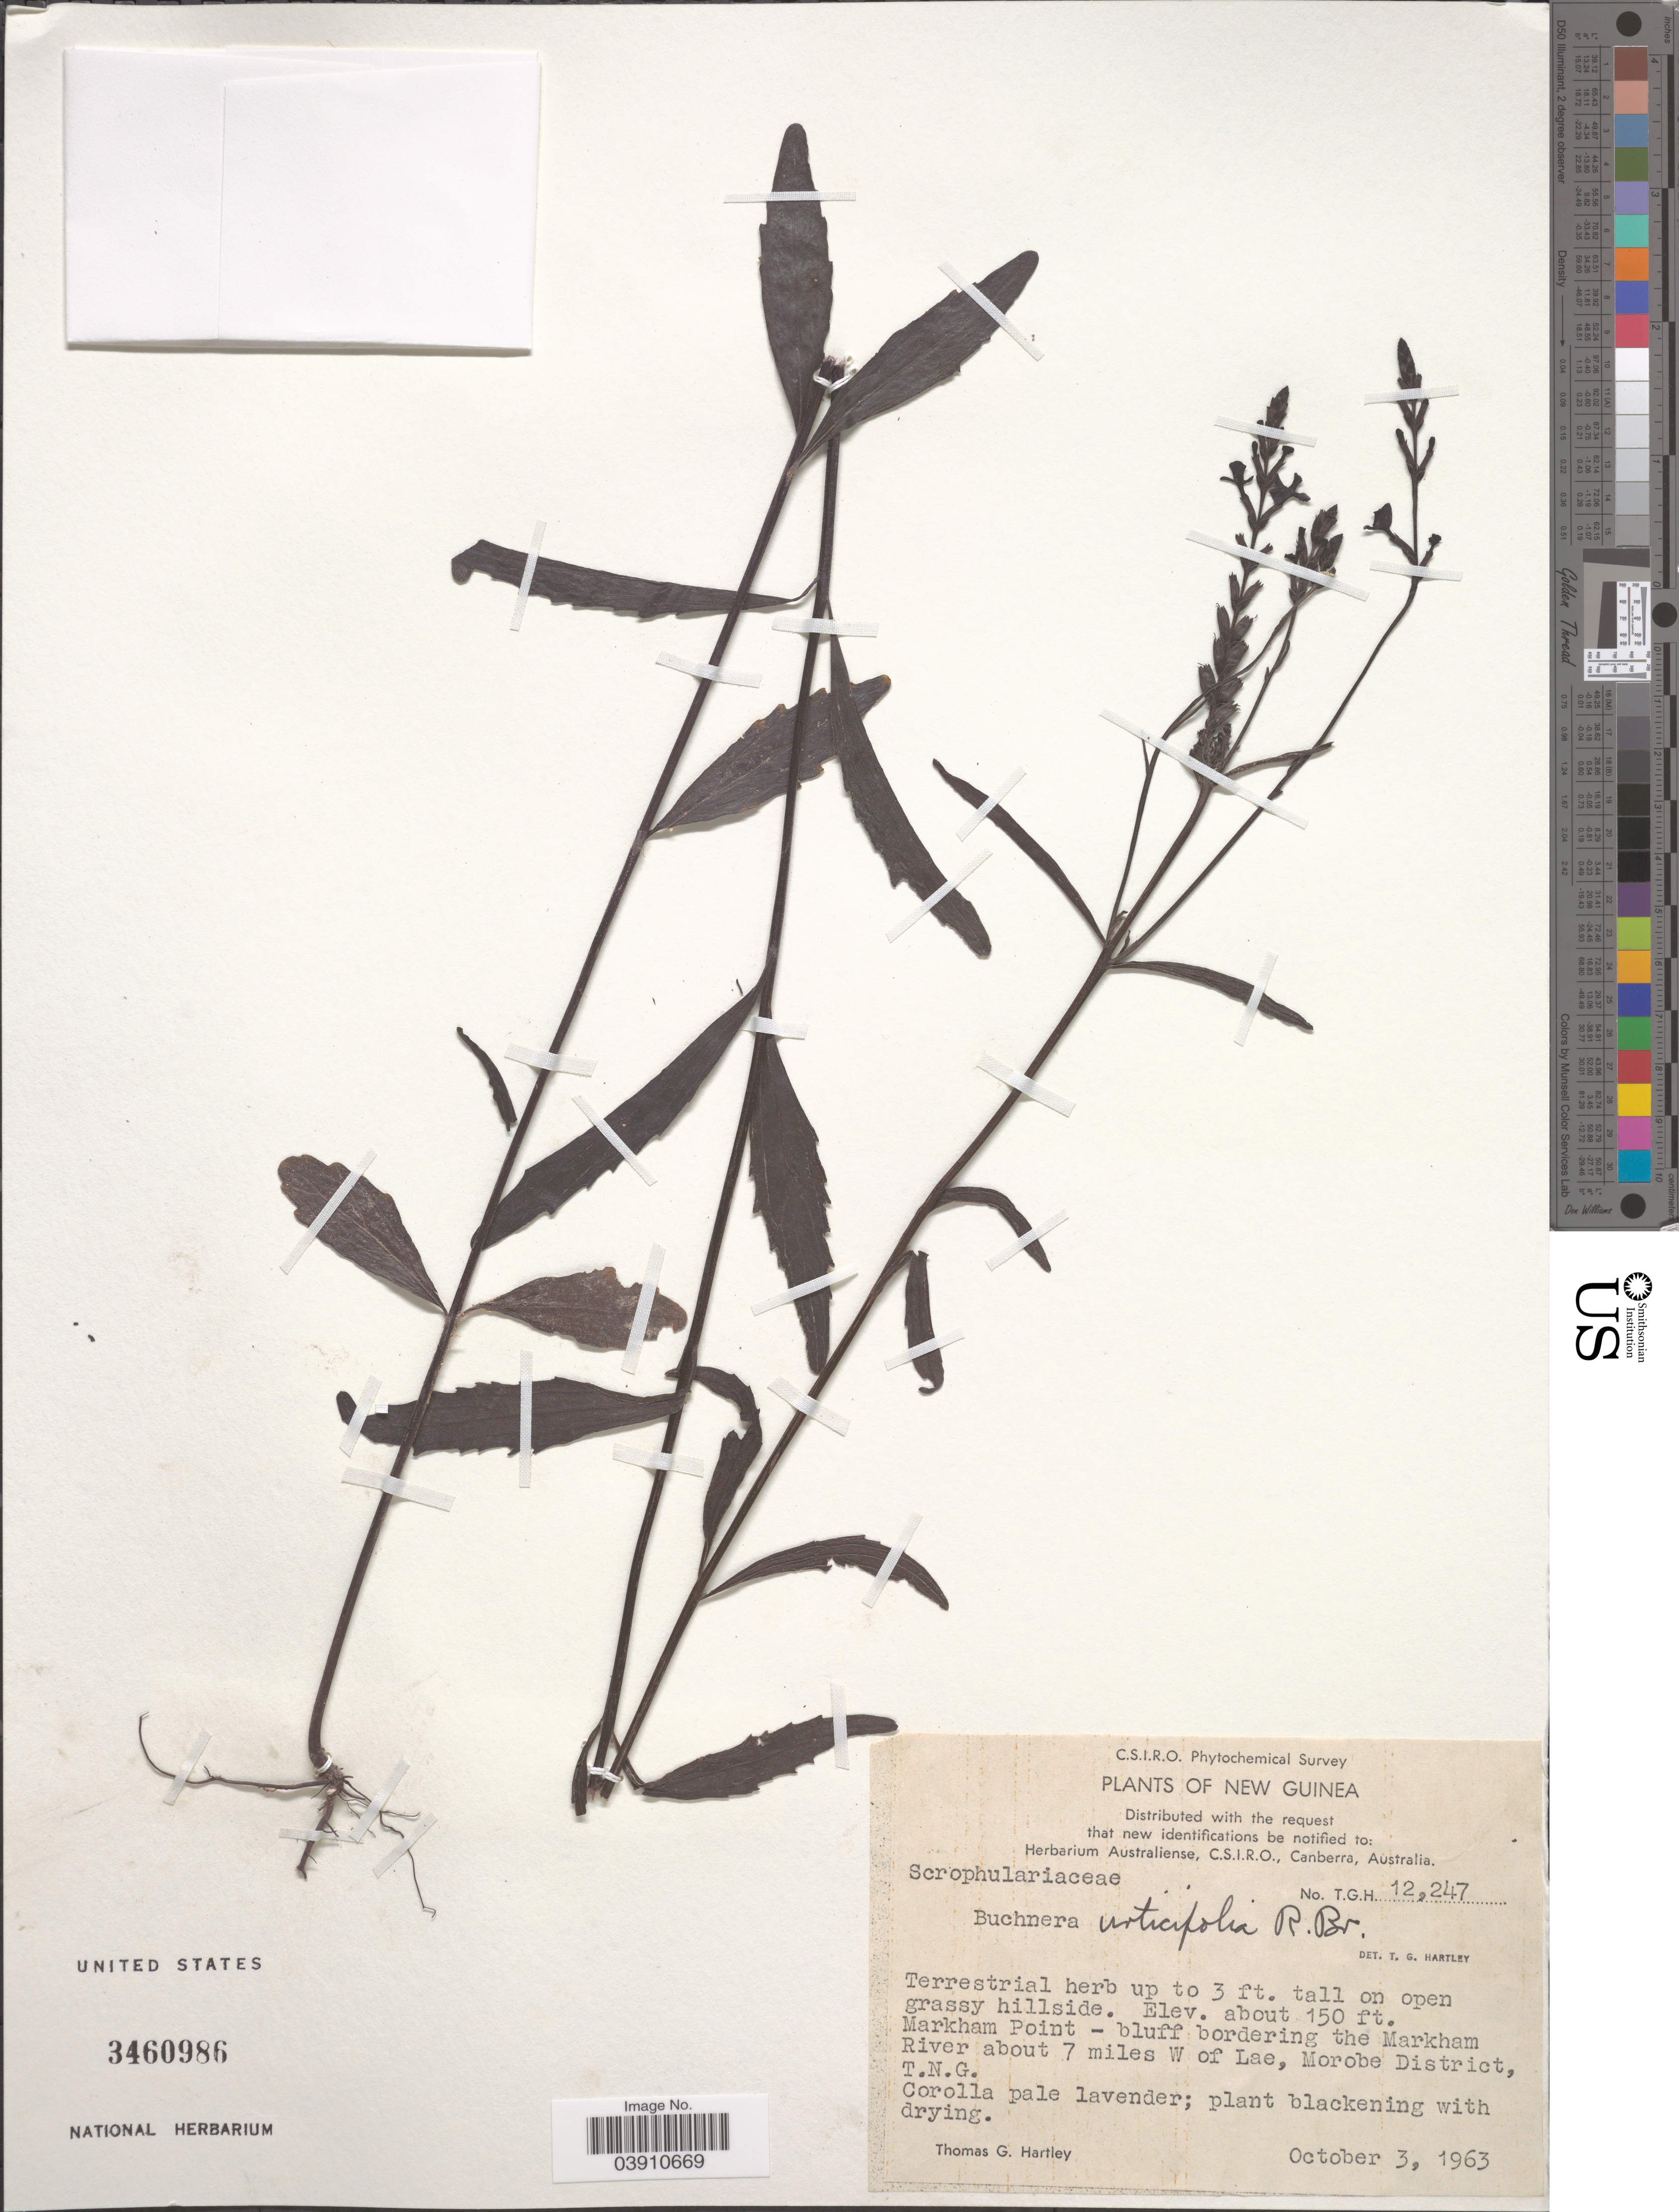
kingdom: Plantae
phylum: Tracheophyta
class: Magnoliopsida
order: Lamiales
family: Orobanchaceae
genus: Buchnera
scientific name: Buchnera urticifolia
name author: R. Br.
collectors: T. G. Hartley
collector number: T.G.H.12247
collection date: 1963-10-03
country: Papua New Guinea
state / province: Morobe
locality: New Guinea. Markham Point - bluff bordering the Markham River about 7 miles W of Lae, Morobe District, T.N.G.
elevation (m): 46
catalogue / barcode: US 3460986